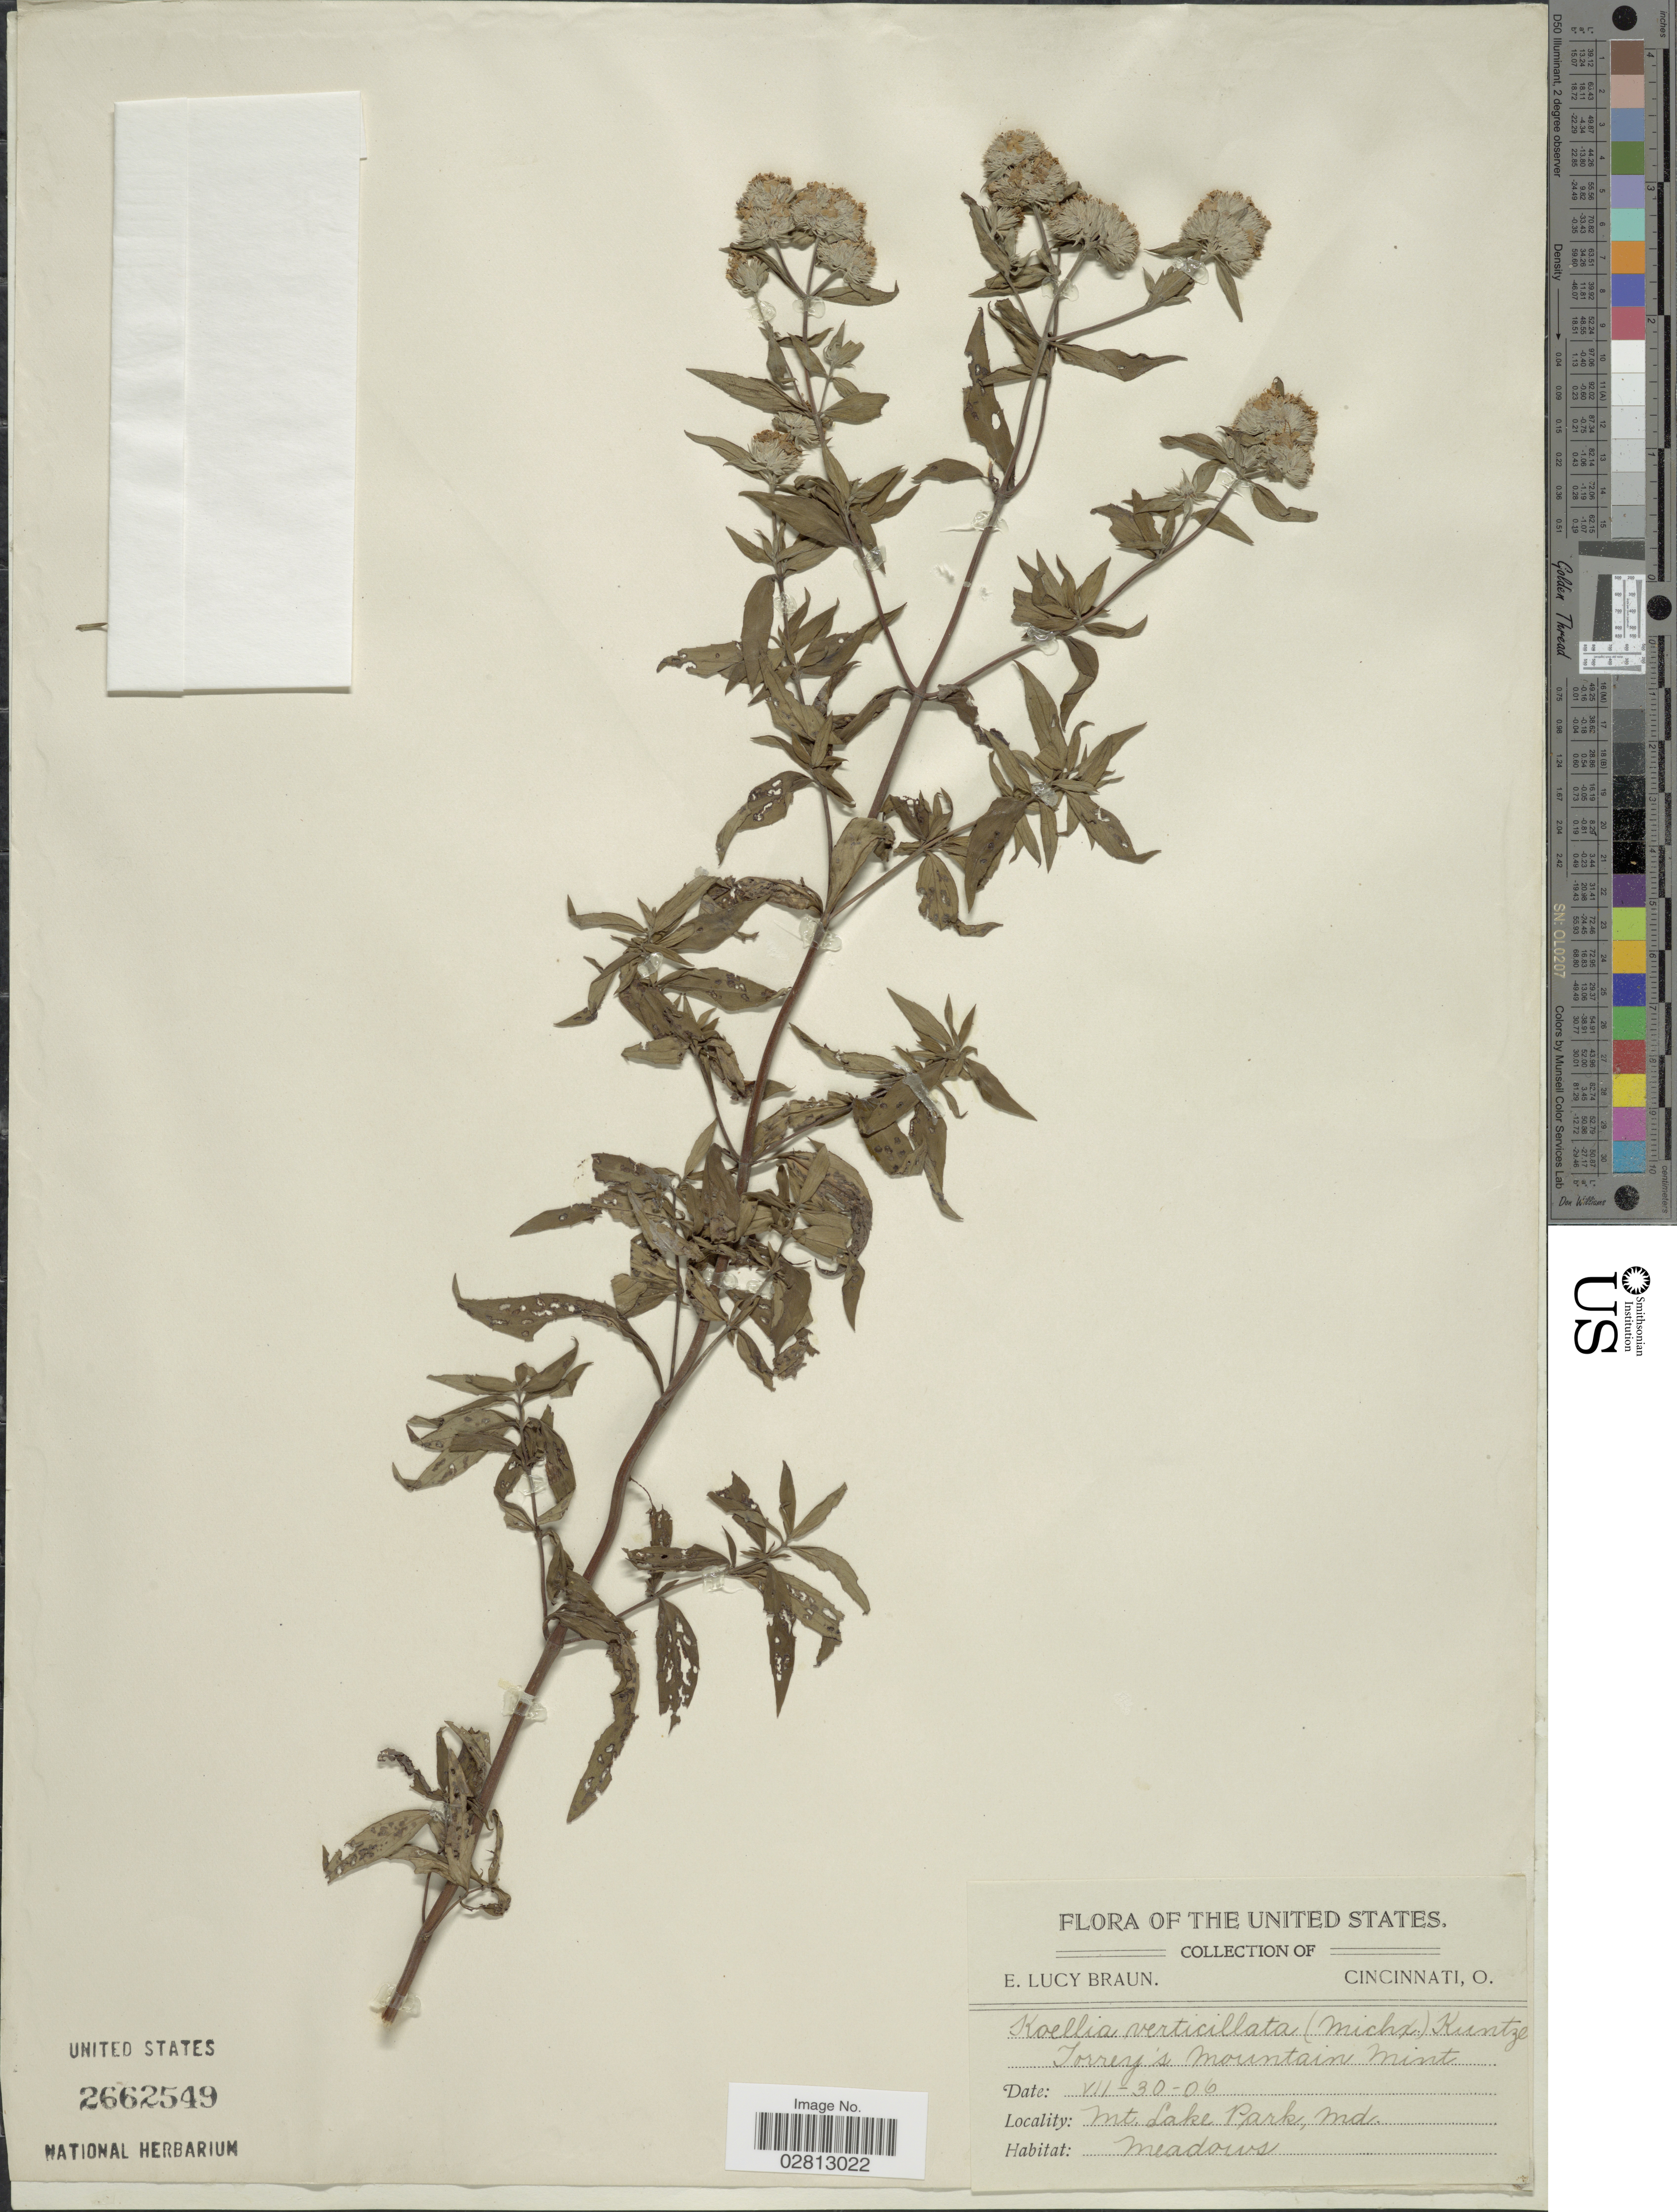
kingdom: Plantae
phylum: Tracheophyta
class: Magnoliopsida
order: Lamiales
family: Lamiaceae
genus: Pycnanthemum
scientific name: Pycnanthemum verticillatum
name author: (Michx.) Pers.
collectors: E. L. Braun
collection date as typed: Transcribed d/m/y: 30/7/6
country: United States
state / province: Maryland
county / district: Garrett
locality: Mt. Lake Park.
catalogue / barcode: US 2662549